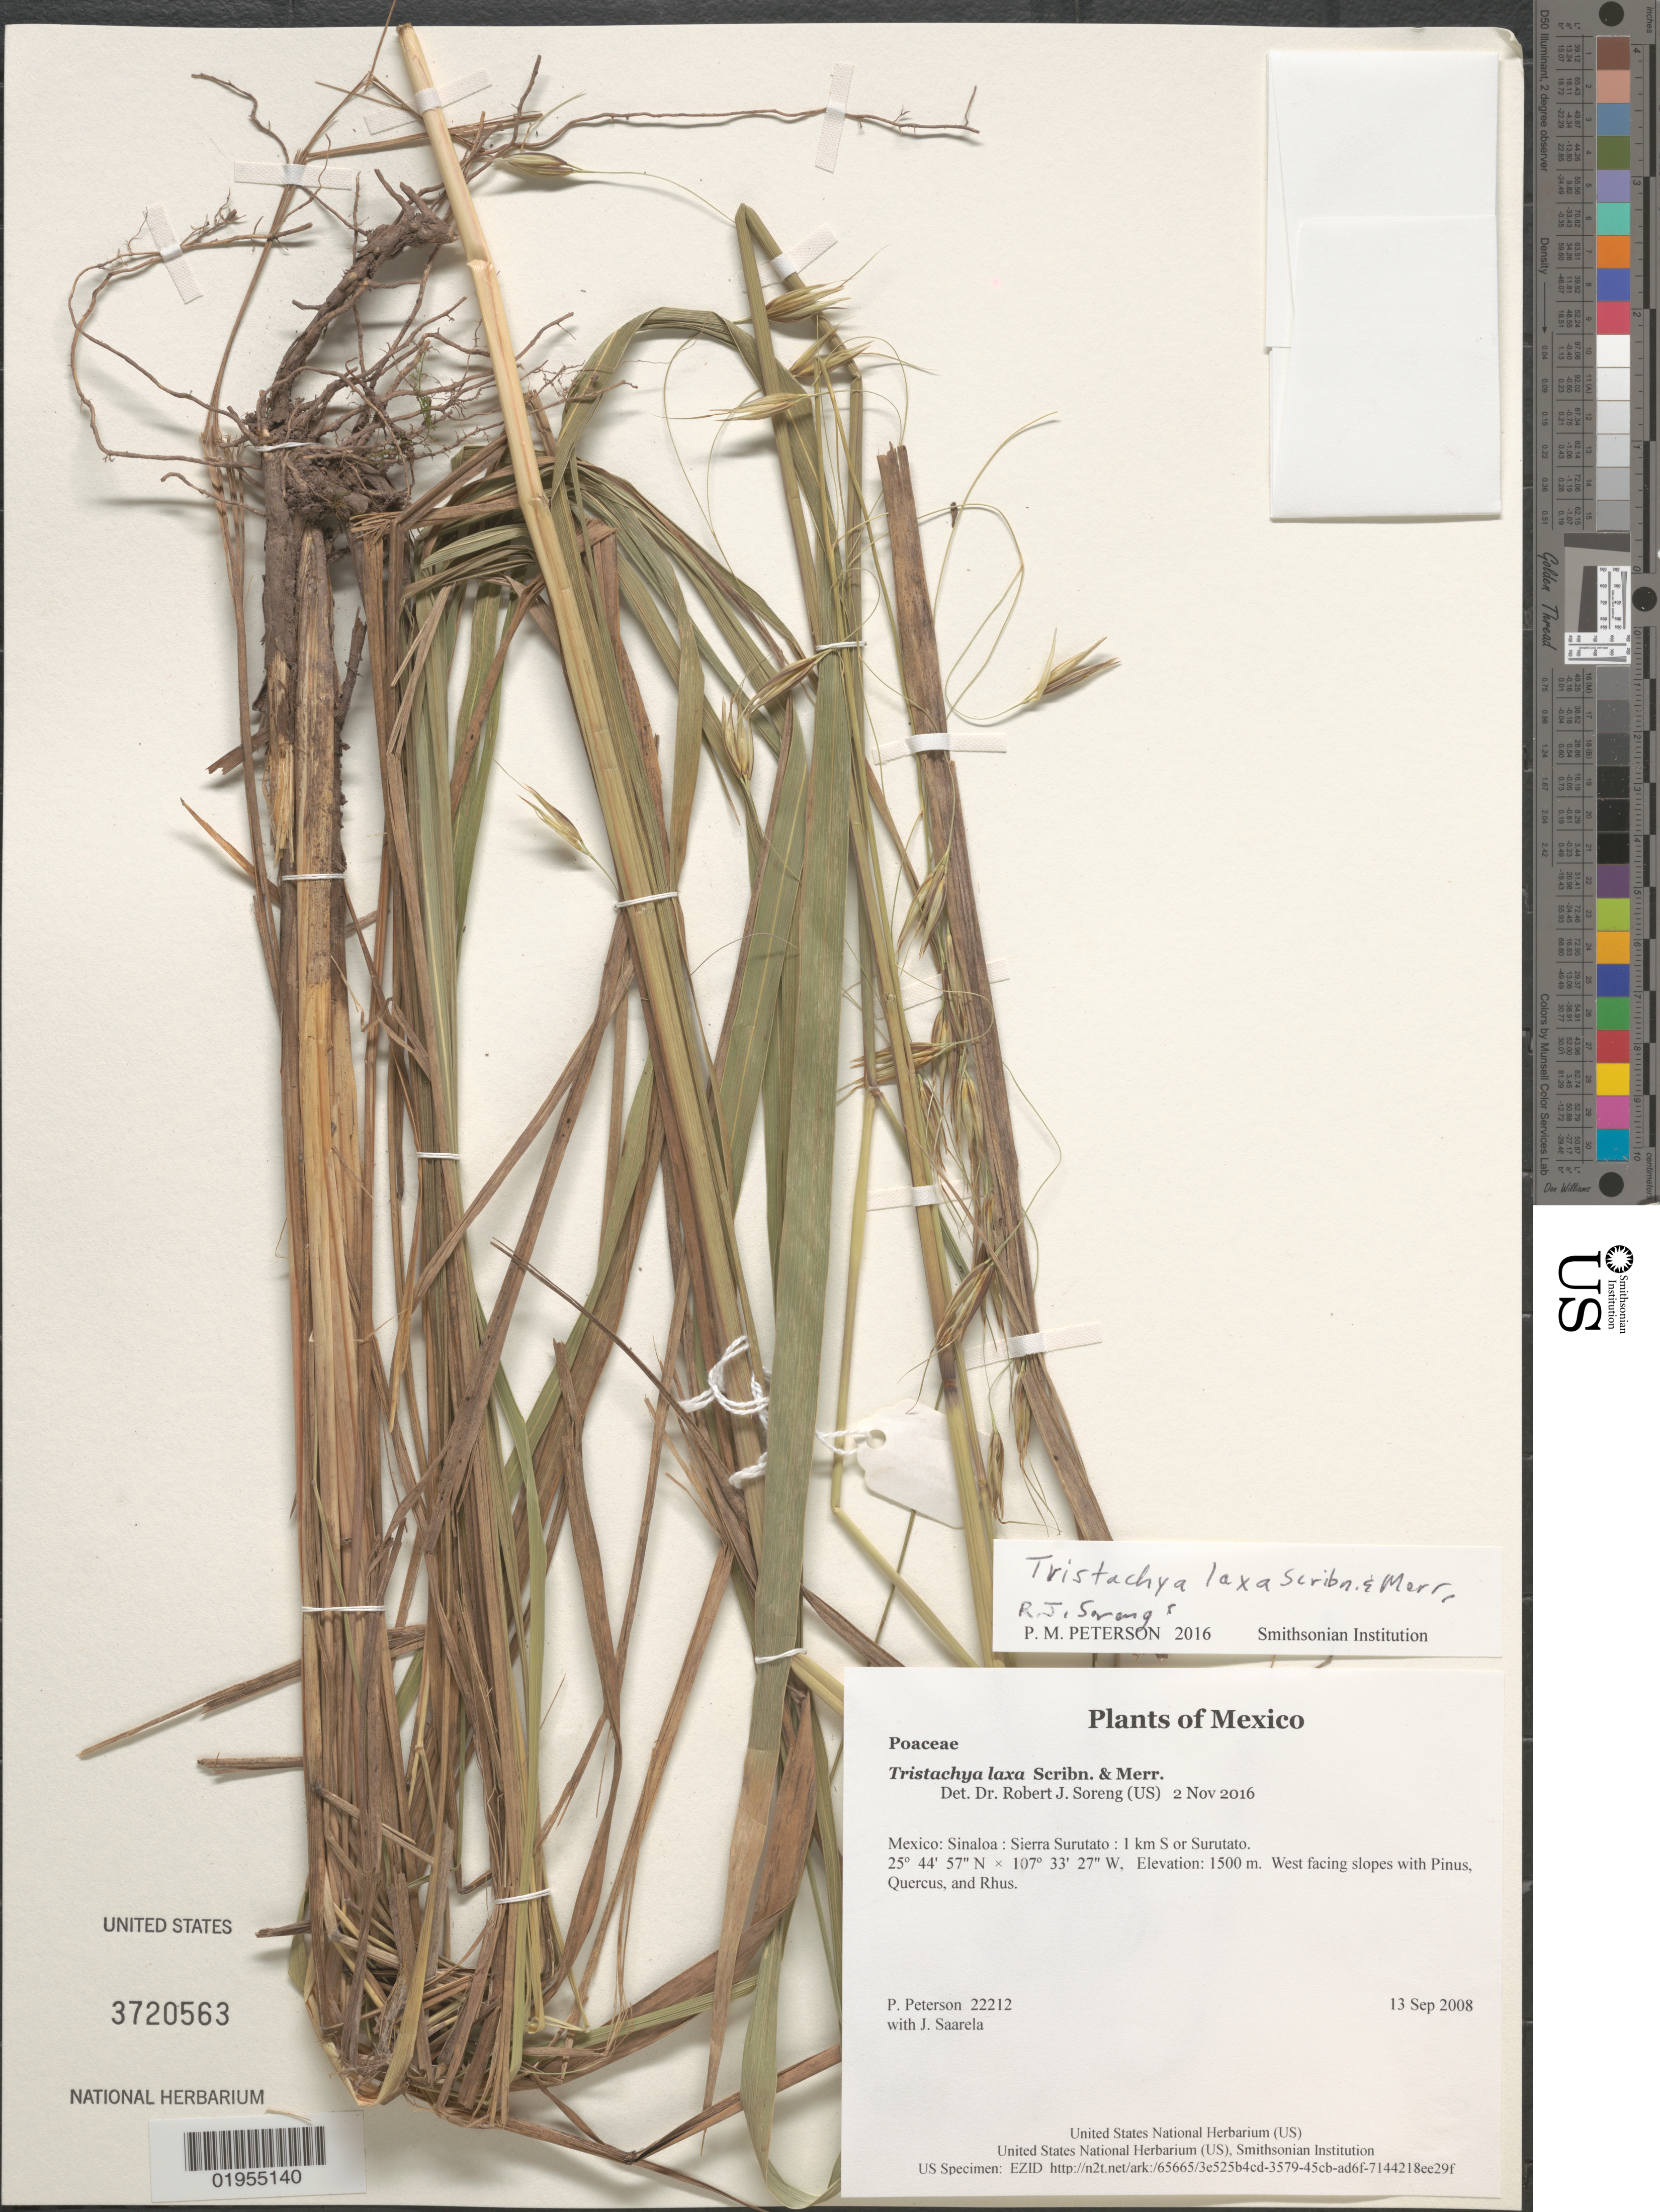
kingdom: Plantae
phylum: Tracheophyta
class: Liliopsida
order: Poales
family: Poaceae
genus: Tristachya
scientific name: Tristachya laxa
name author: Scribn. & Merr.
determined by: Soreng, Robert J., Research Associate (BOT), Smithsonian Institution - National Museum of Natural History (UNITED STATES)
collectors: P. M. Peterson & J. Saarela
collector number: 22212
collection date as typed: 13 Sep 2008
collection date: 2008-09-13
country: Mexico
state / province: Sinaloa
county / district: Sierra Surutato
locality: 1 km S or Surutato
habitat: West facing slopes with Pinus, Quercus, and Rhus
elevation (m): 1500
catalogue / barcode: US 3720563